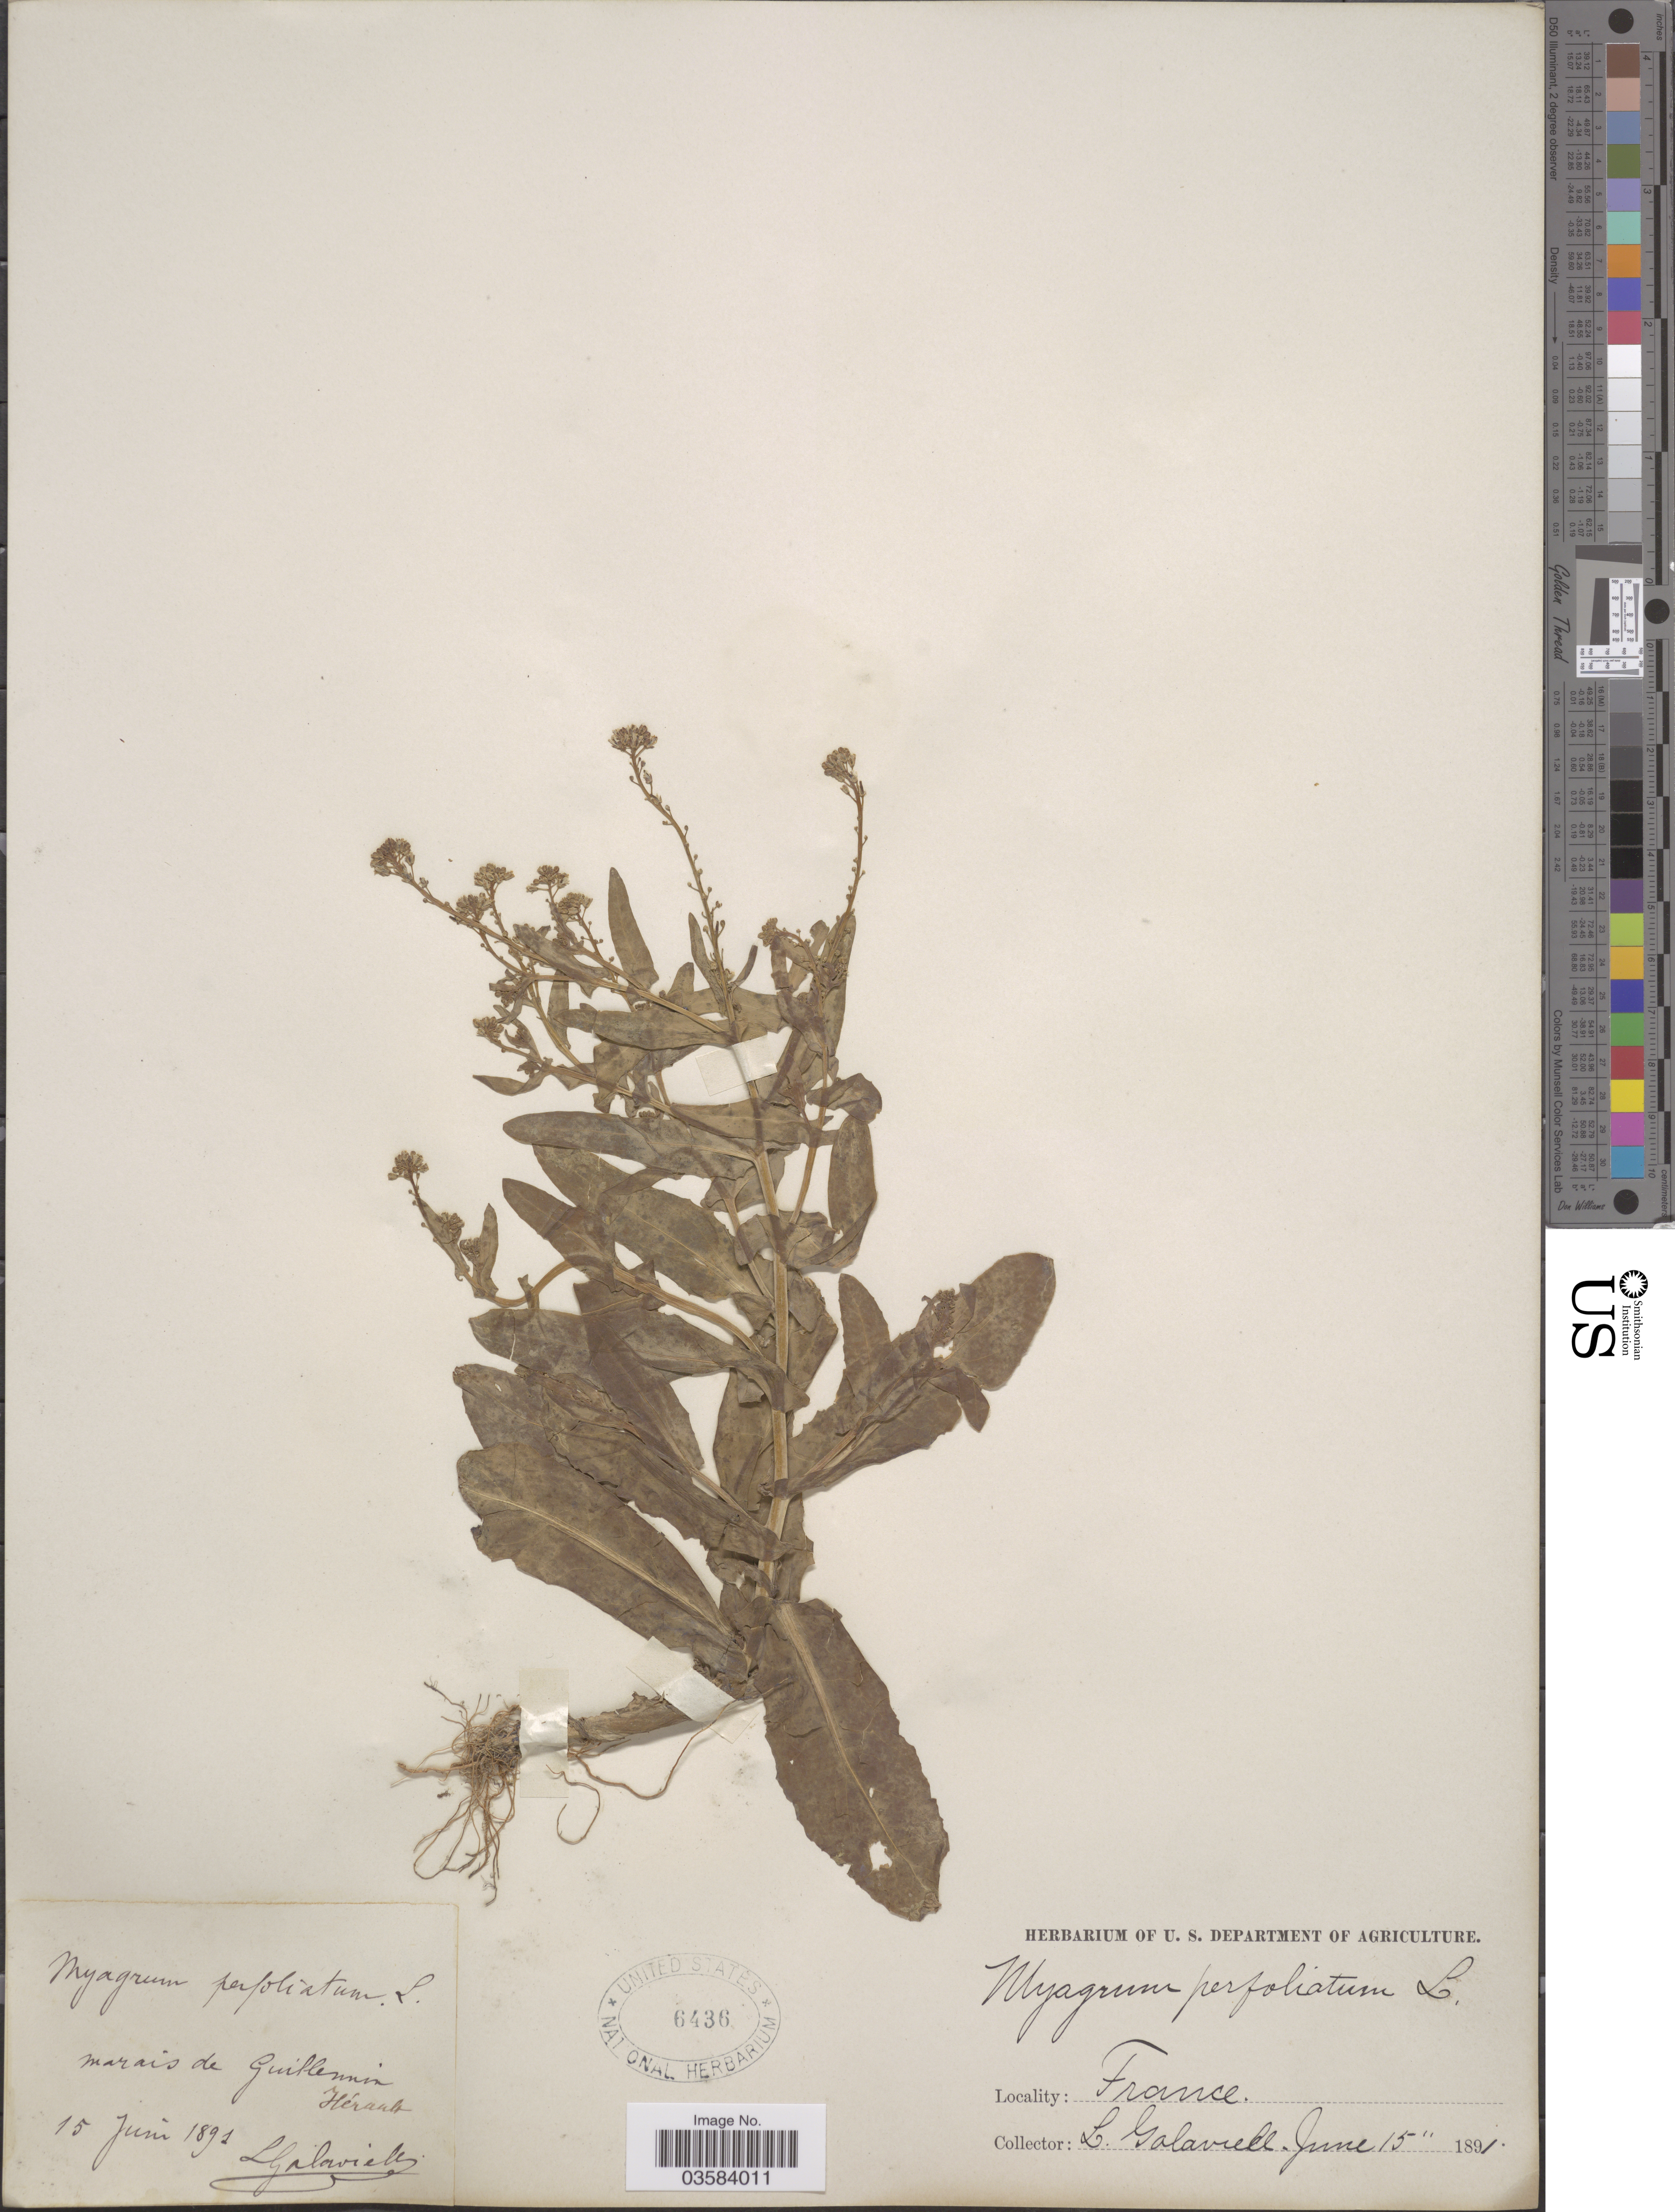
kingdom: Plantae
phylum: Tracheophyta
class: Magnoliopsida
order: Brassicales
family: Brassicaceae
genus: Myagrum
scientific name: Myagrum perfoliatum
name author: L.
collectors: L. Galaviell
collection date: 1891-06-15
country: France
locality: Marais de Guilleunin [interpreted] Hérault.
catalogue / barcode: US 6436